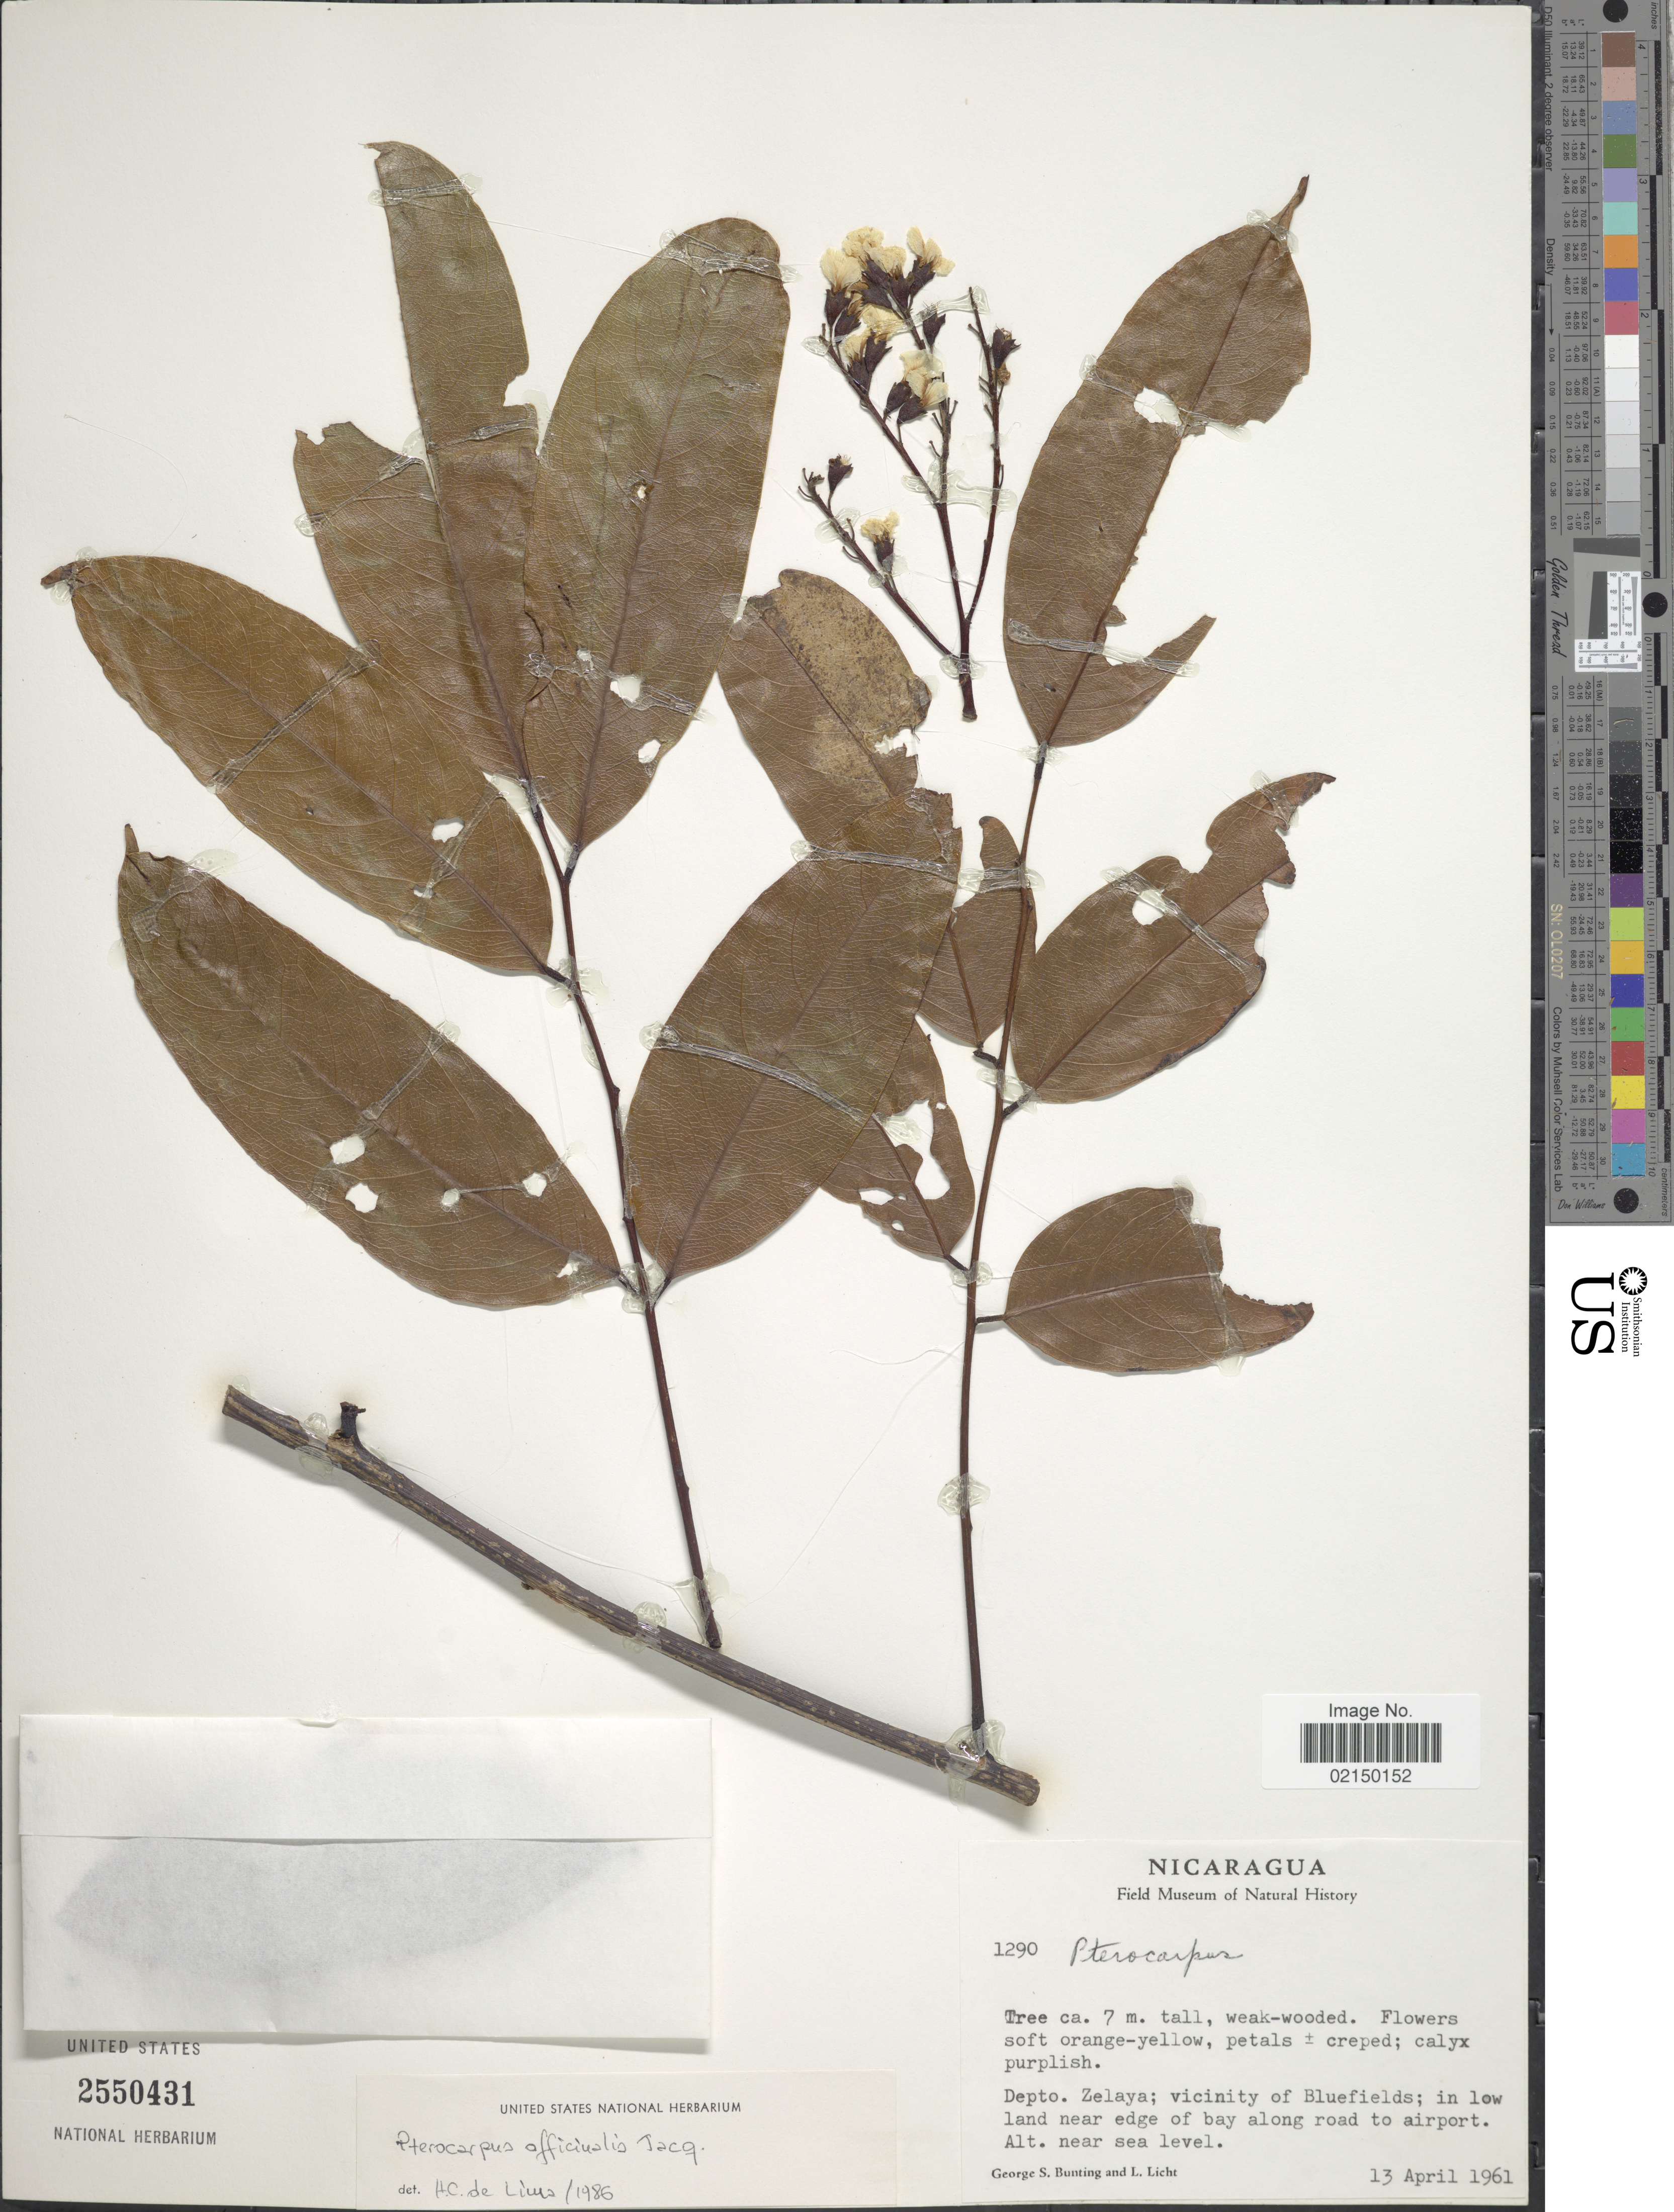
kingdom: Plantae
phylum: Tracheophyta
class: Magnoliopsida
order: Fabales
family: Fabaceae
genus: Pterocarpus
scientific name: Pterocarpus officinalis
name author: Jacq.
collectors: G. S. Bunting & L. Licht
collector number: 1290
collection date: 1961-04-13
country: Nicaragua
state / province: Atlantico Sur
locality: Depto. Zelaya; vicinity of Bluefields; in low land near edge of bay along road to airport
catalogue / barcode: US 2550431